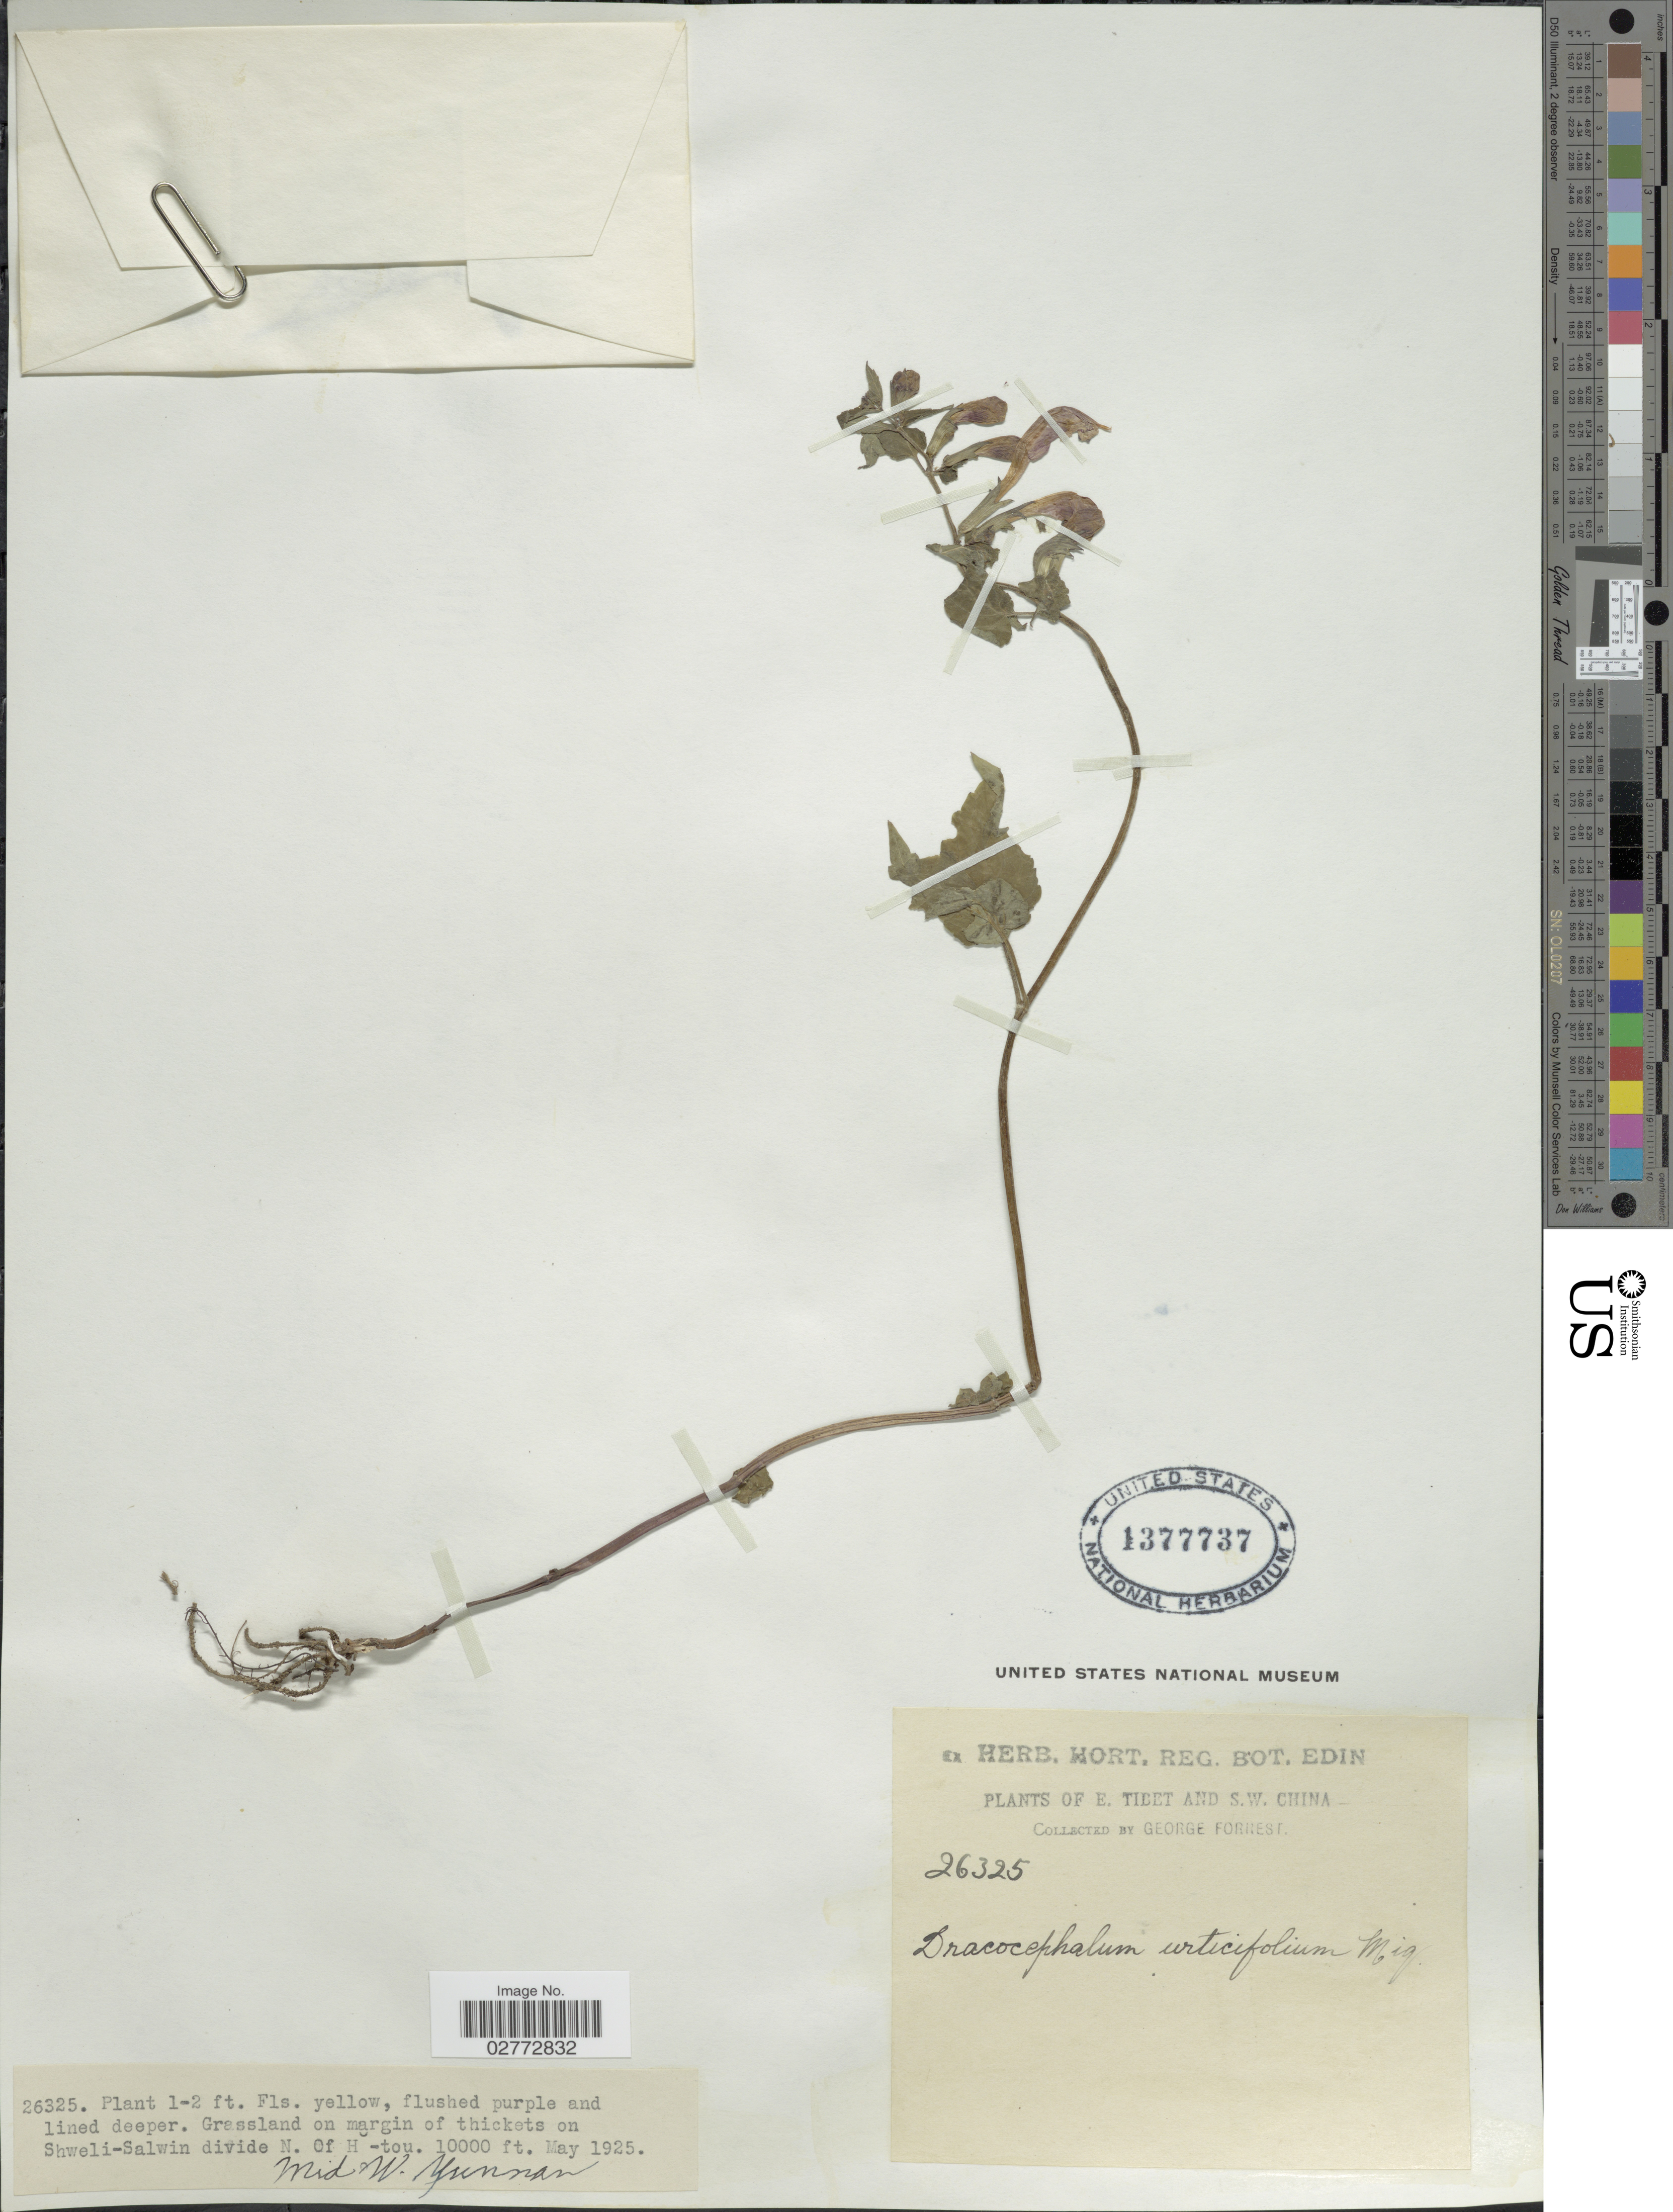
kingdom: Plantae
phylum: Tracheophyta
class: Magnoliopsida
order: Lamiales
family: Lamiaceae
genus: Dracocephalum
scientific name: Dracocephalum urticifolium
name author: Miq.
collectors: G. Forrest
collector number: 26325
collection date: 1925-05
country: China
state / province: Yunnan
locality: E. Tibet and S.W. China. Grassland on margin of thickets on Shweli-Salwin divide N. of H-tou. Mid W. Yunnan.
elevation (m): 3048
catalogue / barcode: US 1377737